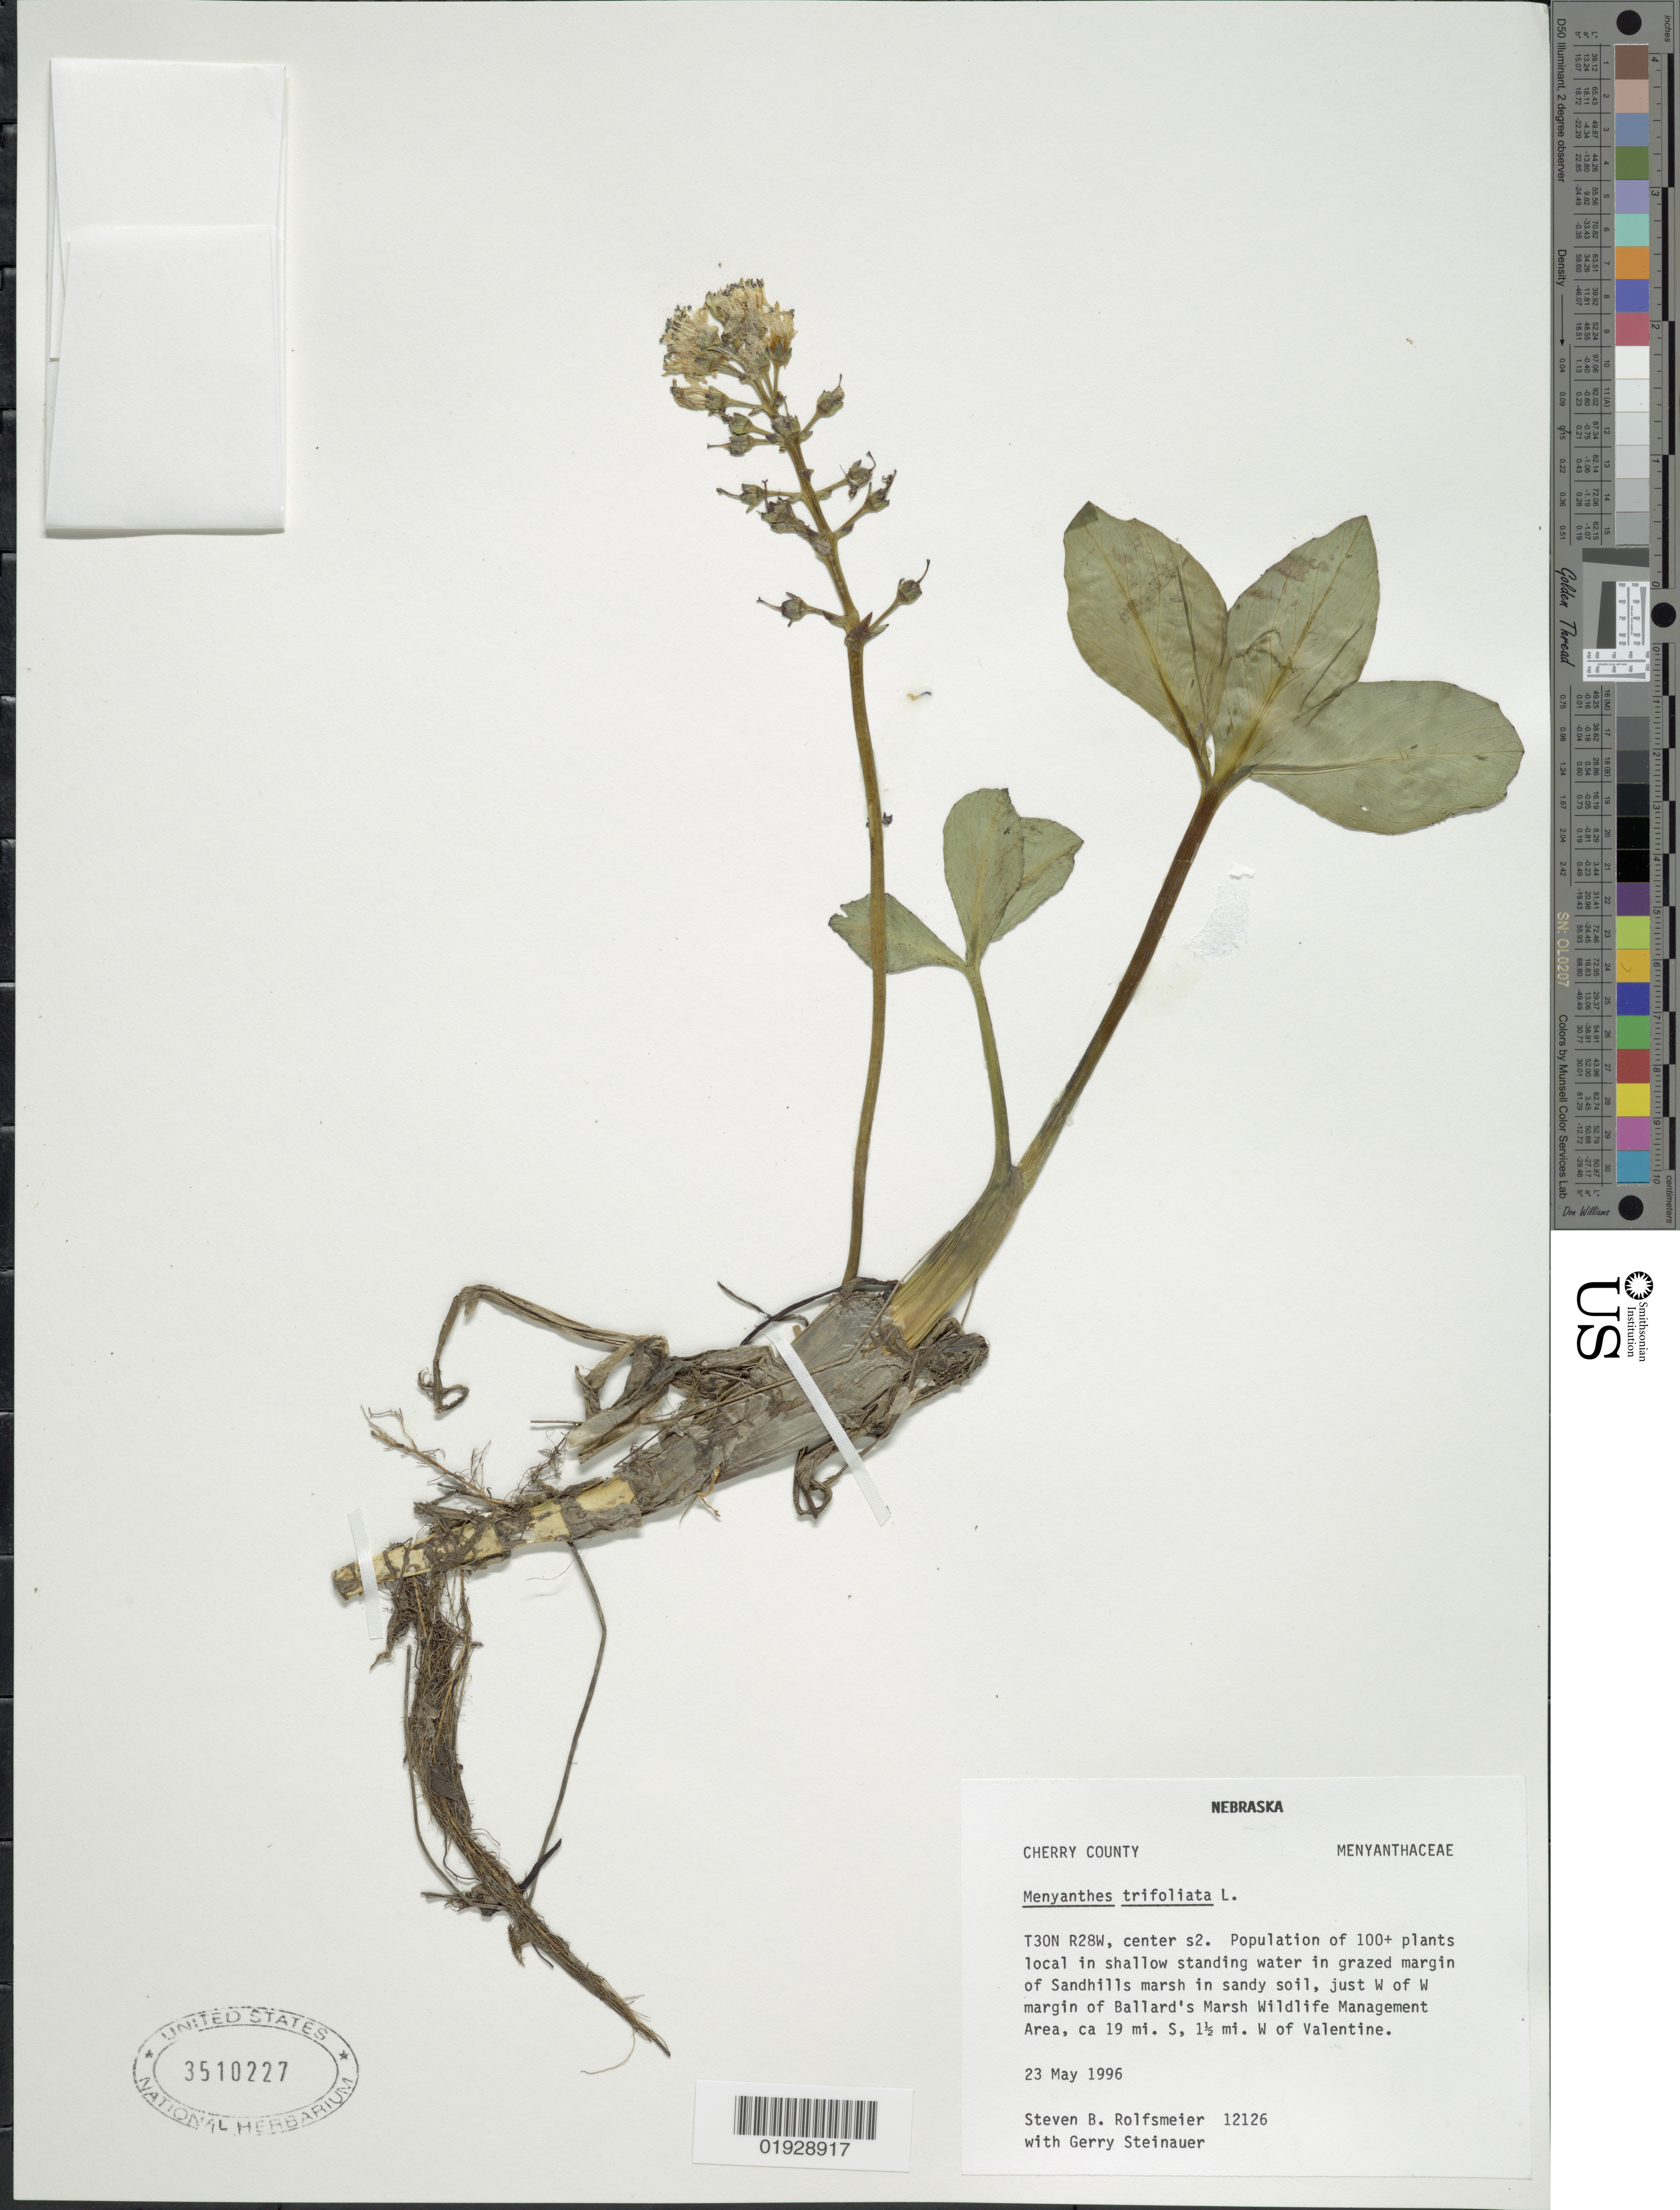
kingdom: Plantae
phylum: Tracheophyta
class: Magnoliopsida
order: Asterales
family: Menyanthaceae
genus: Menyanthes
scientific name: Menyanthes trifoliata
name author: L.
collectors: S. Rolfsmeier & G. Steinauer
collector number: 12126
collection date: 1996-05-23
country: United States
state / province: Nebraska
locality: T30N R28W, center s2. Just W of W margin of Ballard's Marsh Wildlife Management Area, ca 19 mi. S, 1½ mi. W of Valentine.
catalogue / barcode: US 3510227